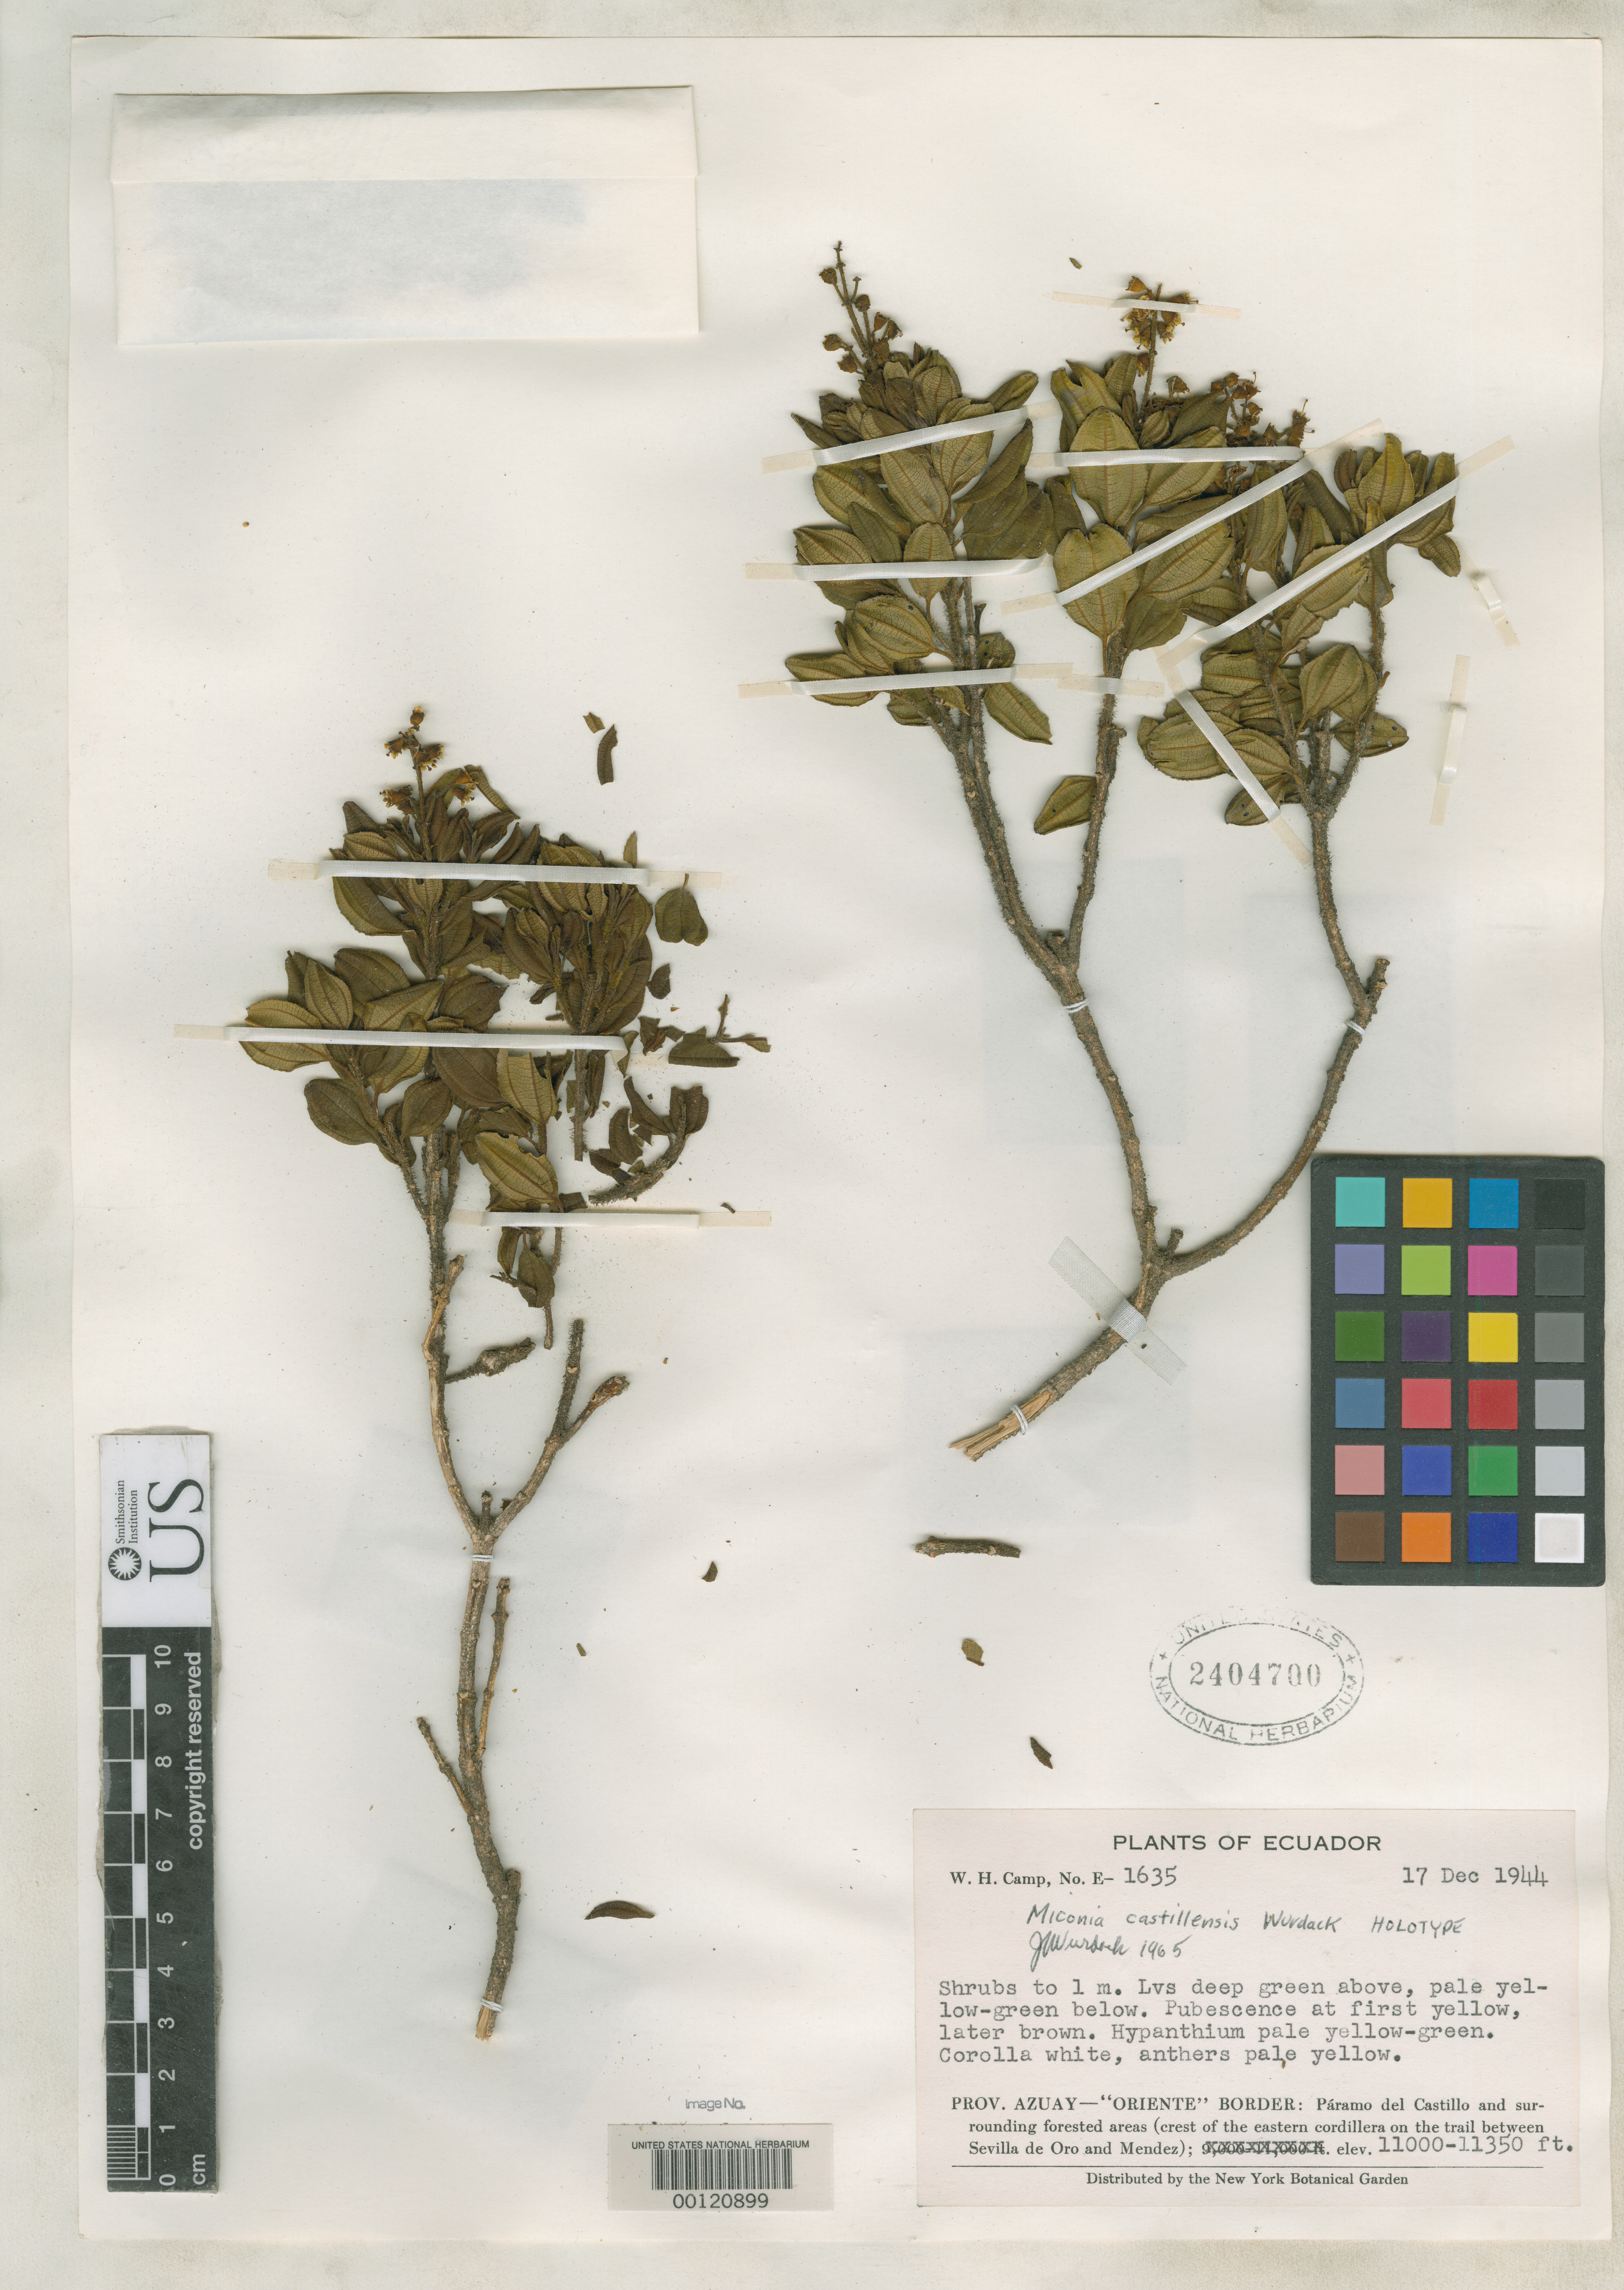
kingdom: Plantae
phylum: Tracheophyta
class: Magnoliopsida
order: Myrtales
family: Melastomataceae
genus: Miconia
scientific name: Miconia castillensis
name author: Wurdack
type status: Holotype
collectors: W. H. Camp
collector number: E-1635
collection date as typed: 17 Dec 1944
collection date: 1944-12-17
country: Ecuador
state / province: Azuay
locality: Oriente border, Paramo del Castillo.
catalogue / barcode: US 2404700